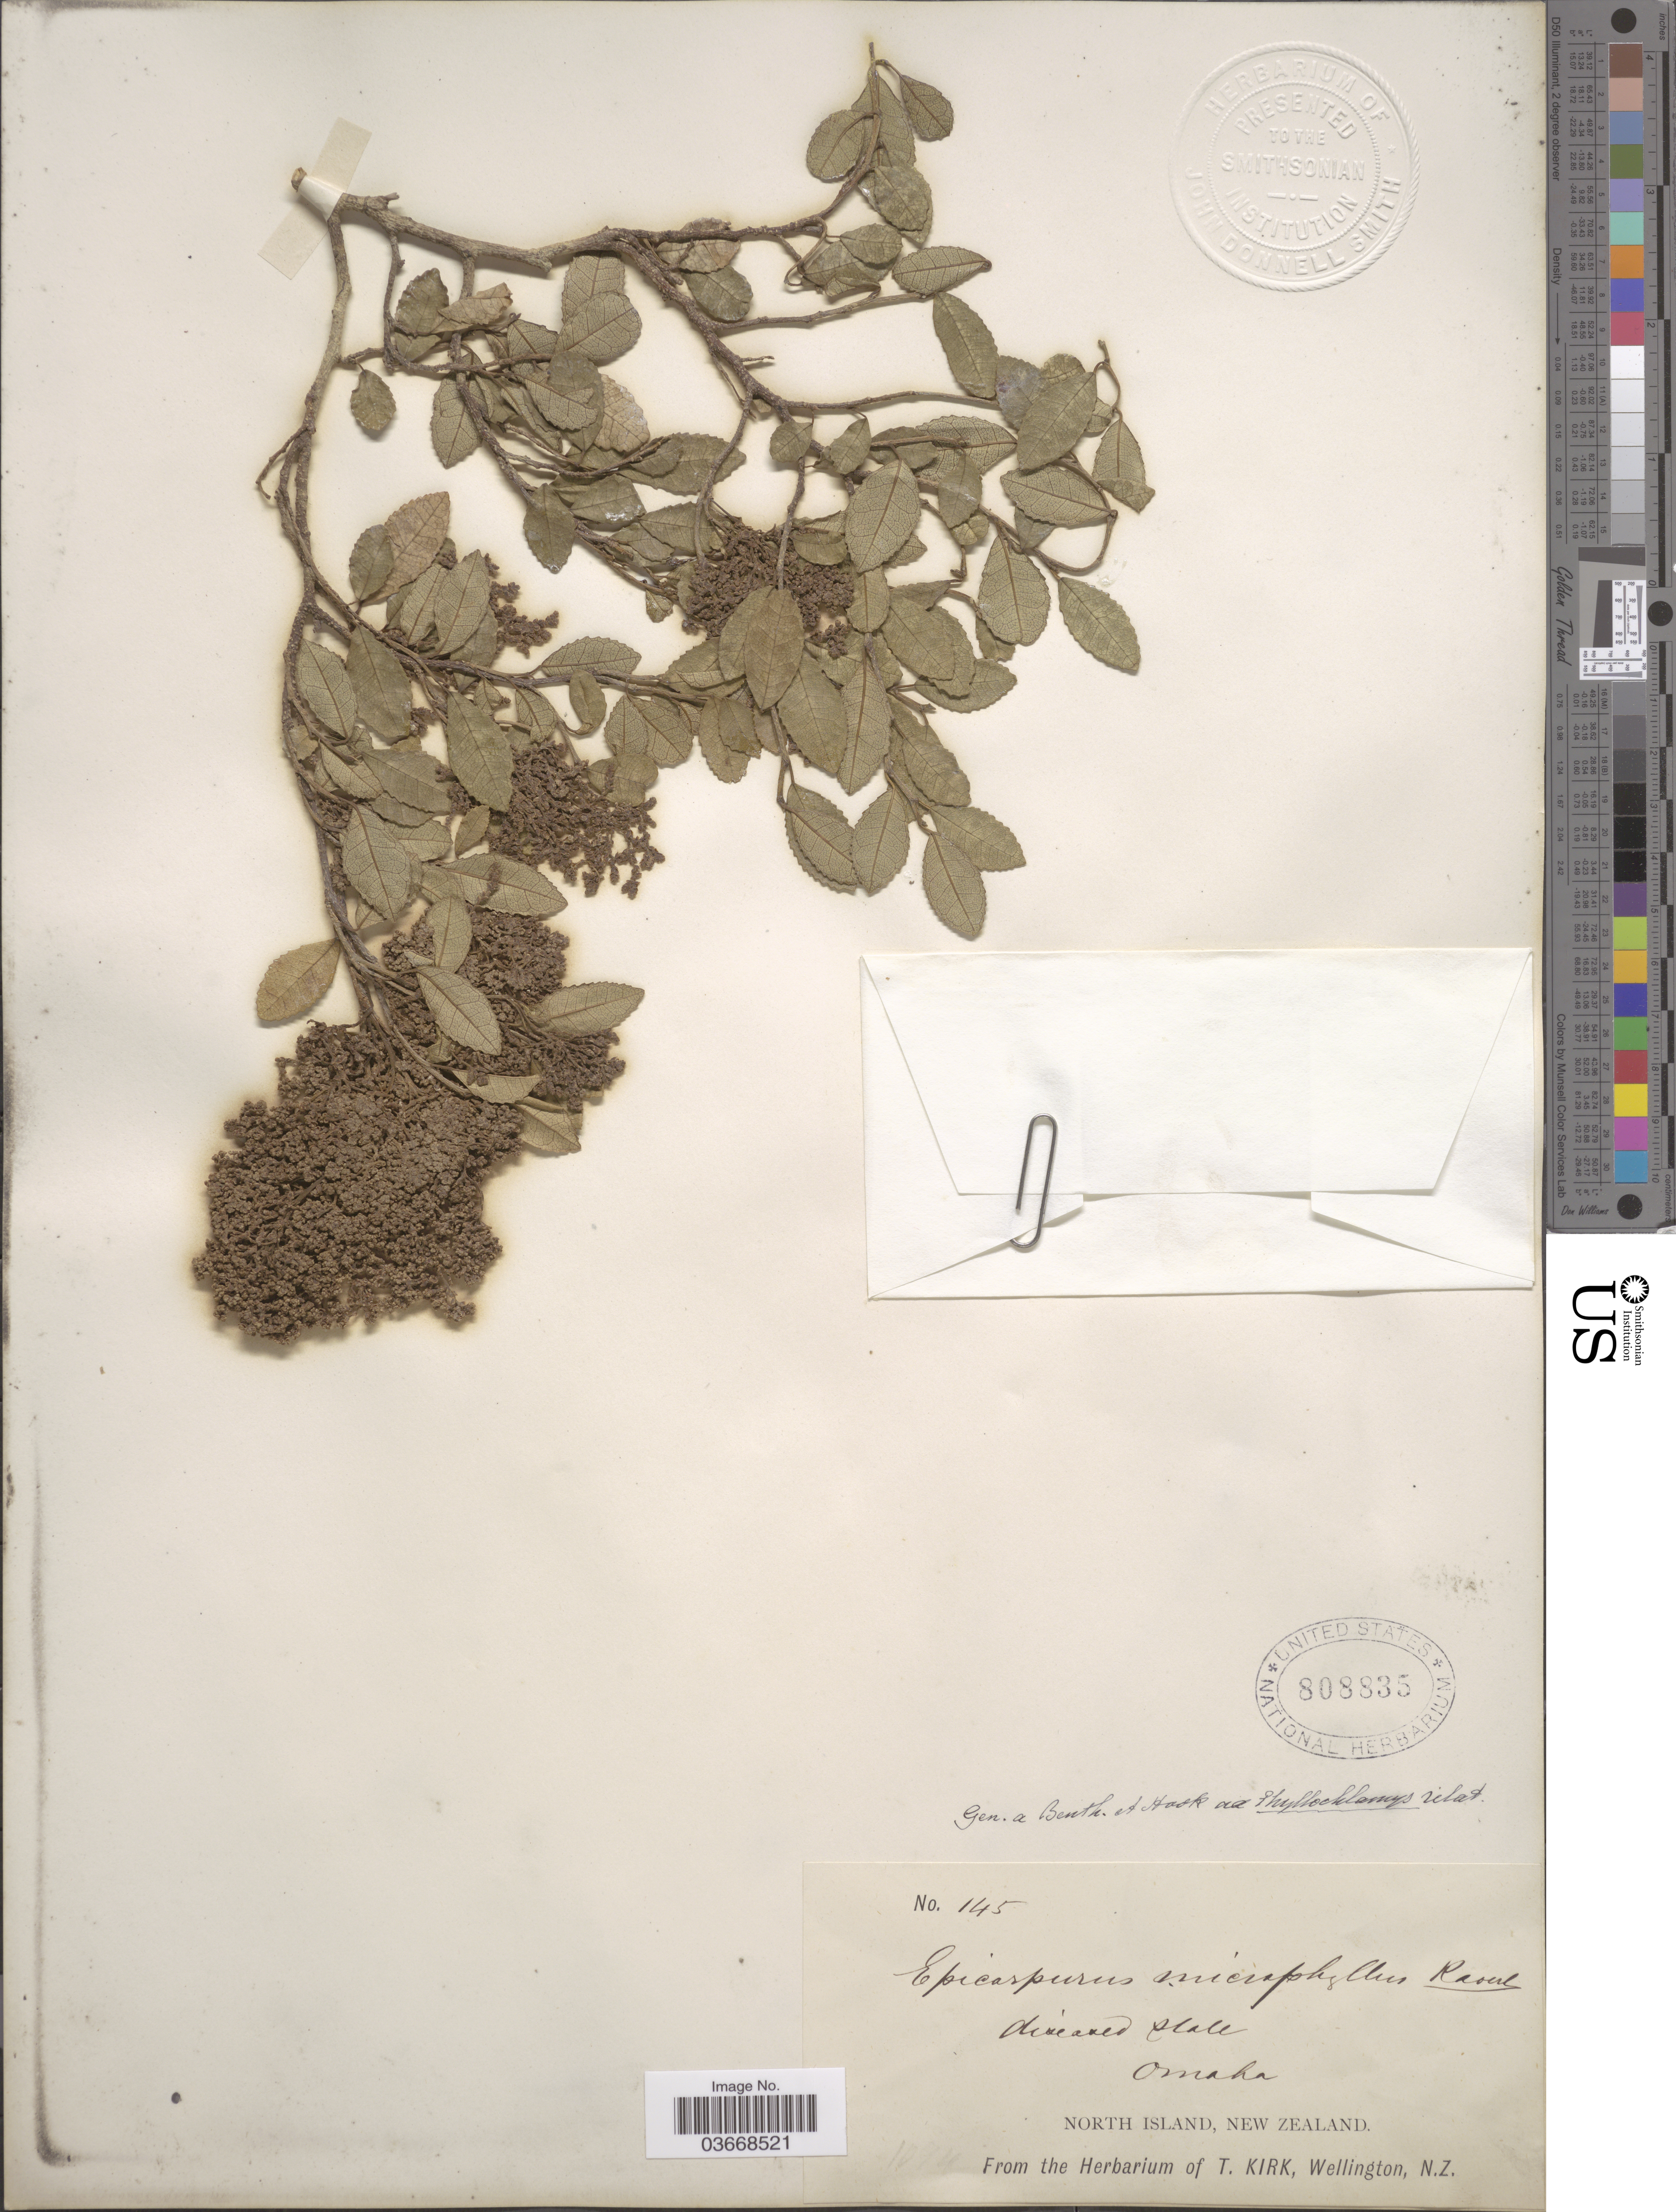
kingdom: Plantae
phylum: Tracheophyta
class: Magnoliopsida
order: Rosales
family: Moraceae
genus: Paratrophis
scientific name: Paratrophis microphylla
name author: (Raoul) Cockayne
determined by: Wagner, W. L., (BOT), Smithsonian Institution - National Museum of Natural History (UNITED STATES)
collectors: ex herb. T. Kirk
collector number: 145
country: New Zealand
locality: Omaha. North Island.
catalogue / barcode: US 808835